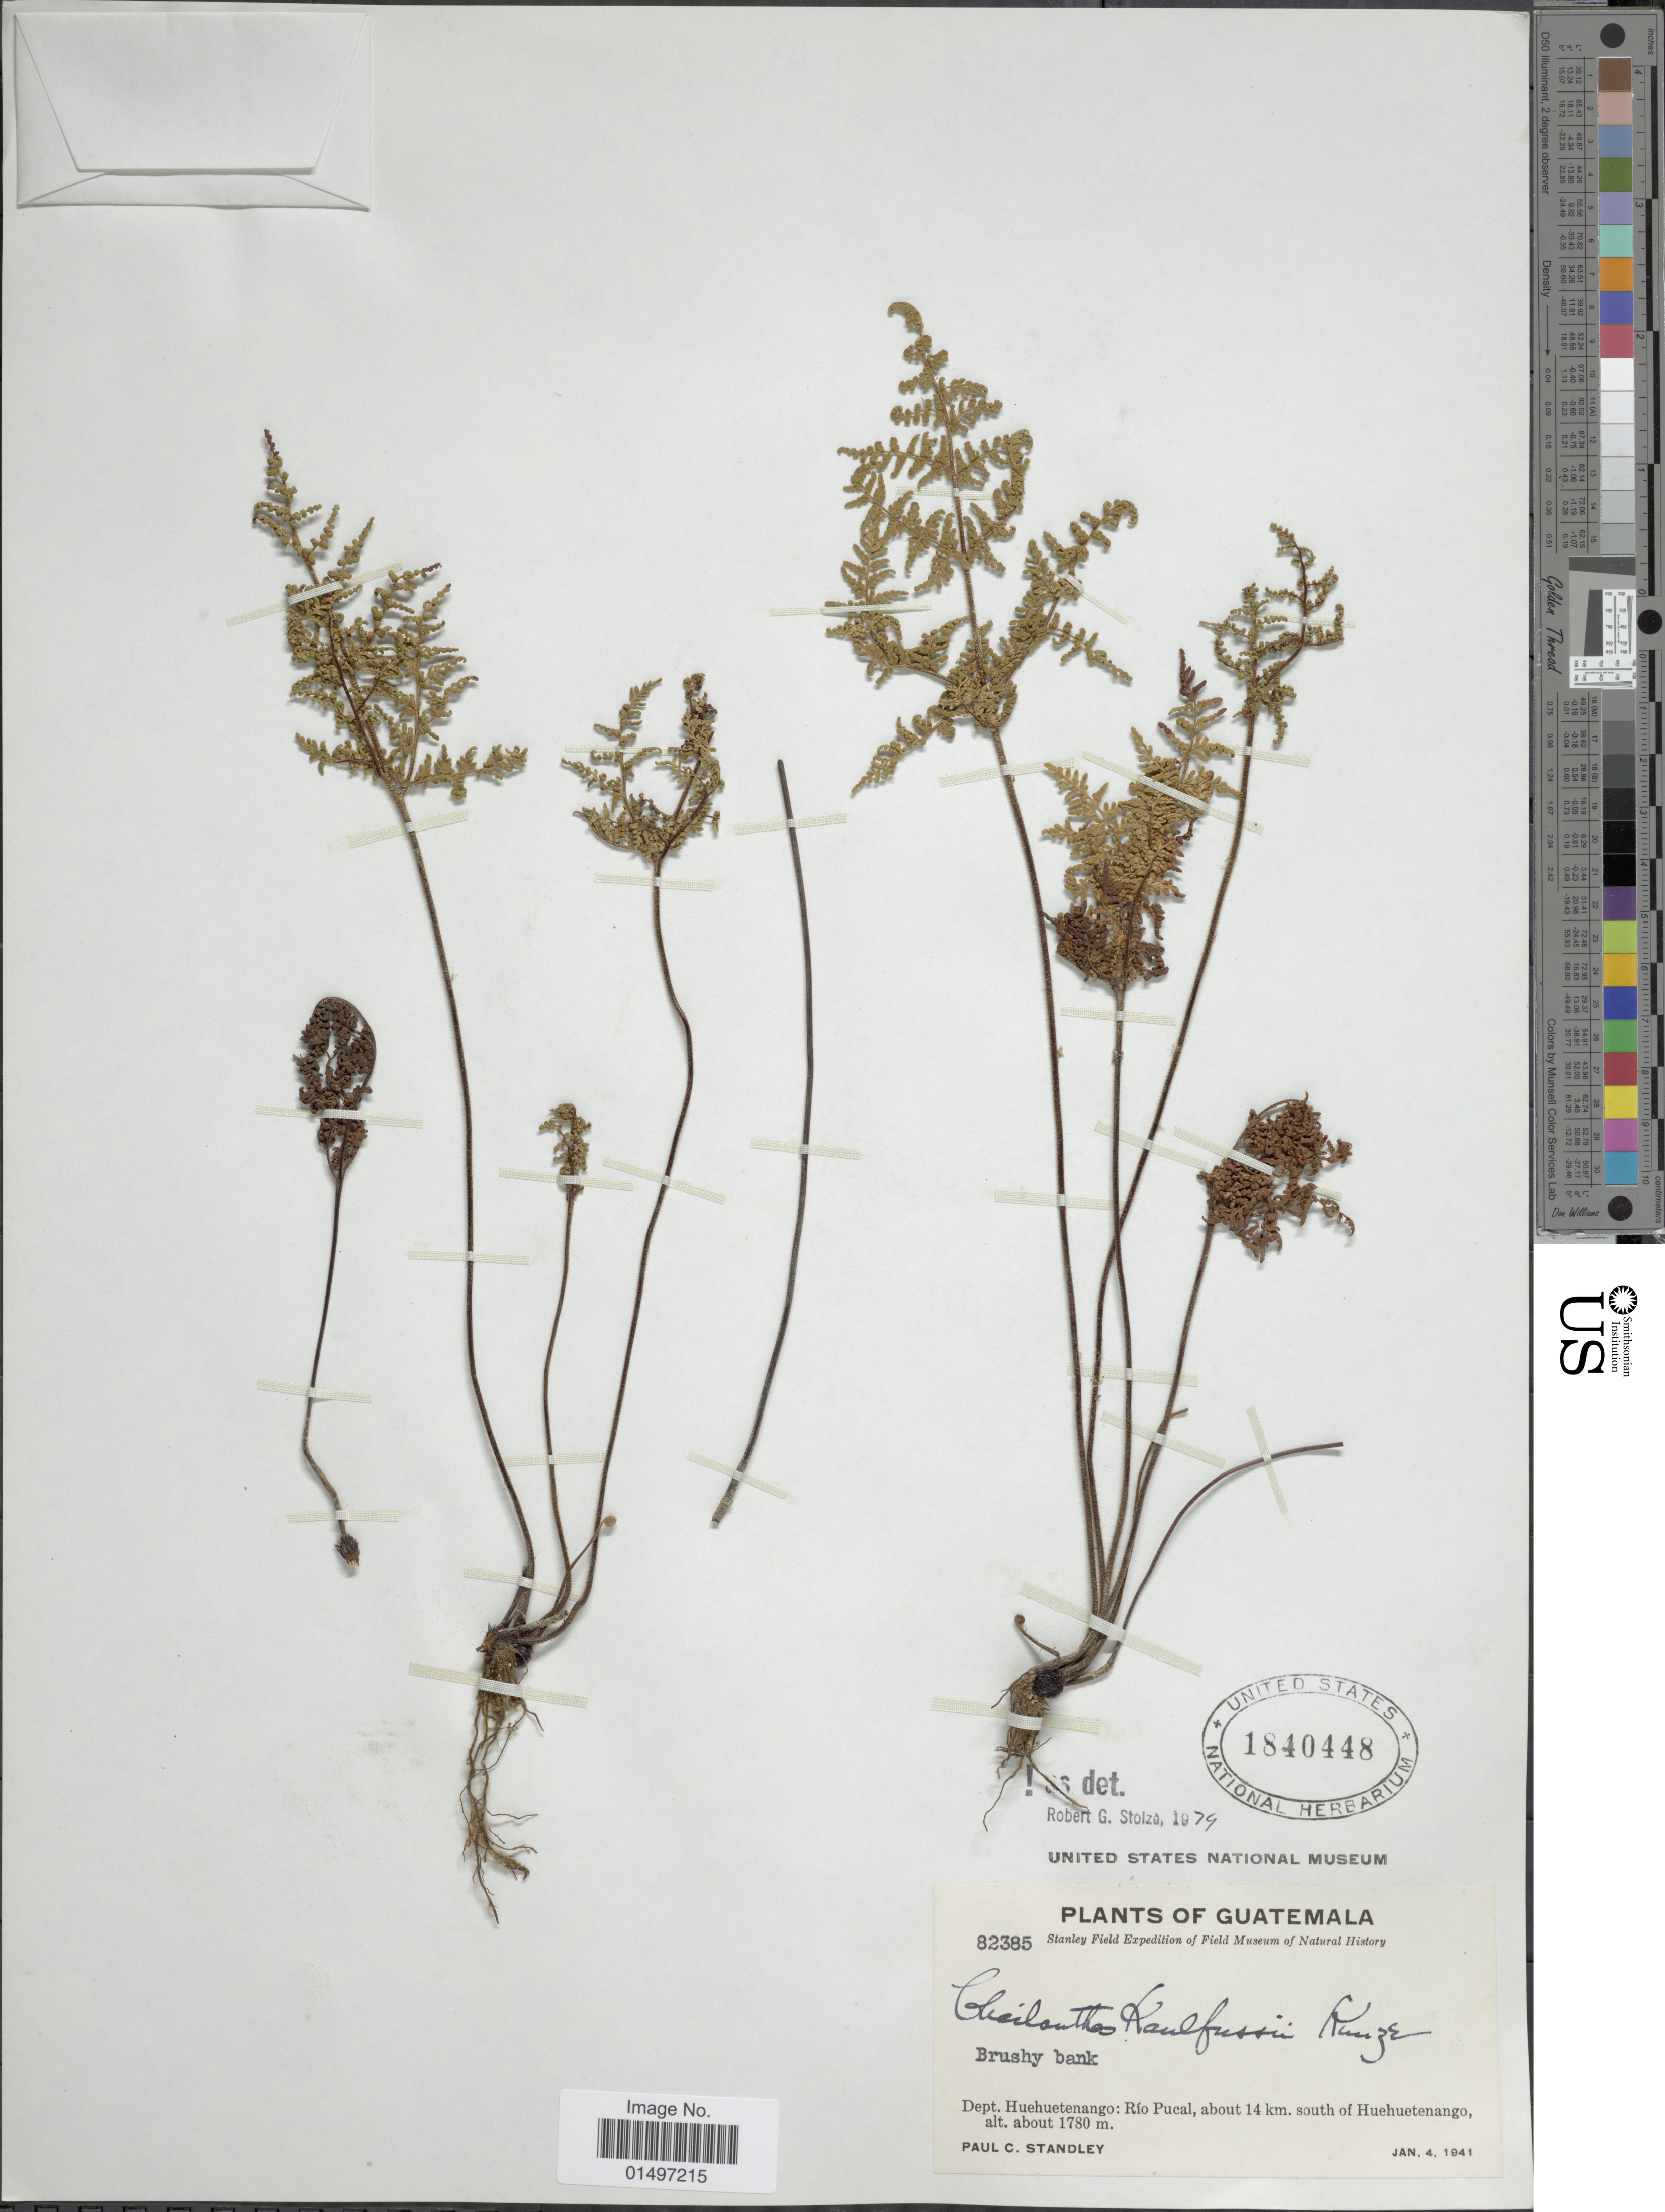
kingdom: Plantae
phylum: Tracheophyta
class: Polypodiopsida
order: Polypodiales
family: Pteridaceae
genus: Gaga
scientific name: Gaga kaulfussii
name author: (Kunze) Fay W. Li & Windham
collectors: P. C. Standley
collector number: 82385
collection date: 1941-01-04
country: Guatemala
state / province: Huehuetenango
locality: Dept. Huehuetenango: Rio Pucal, about 14 km. south of Huehuetenango.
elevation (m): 1780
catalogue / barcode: US 1840448